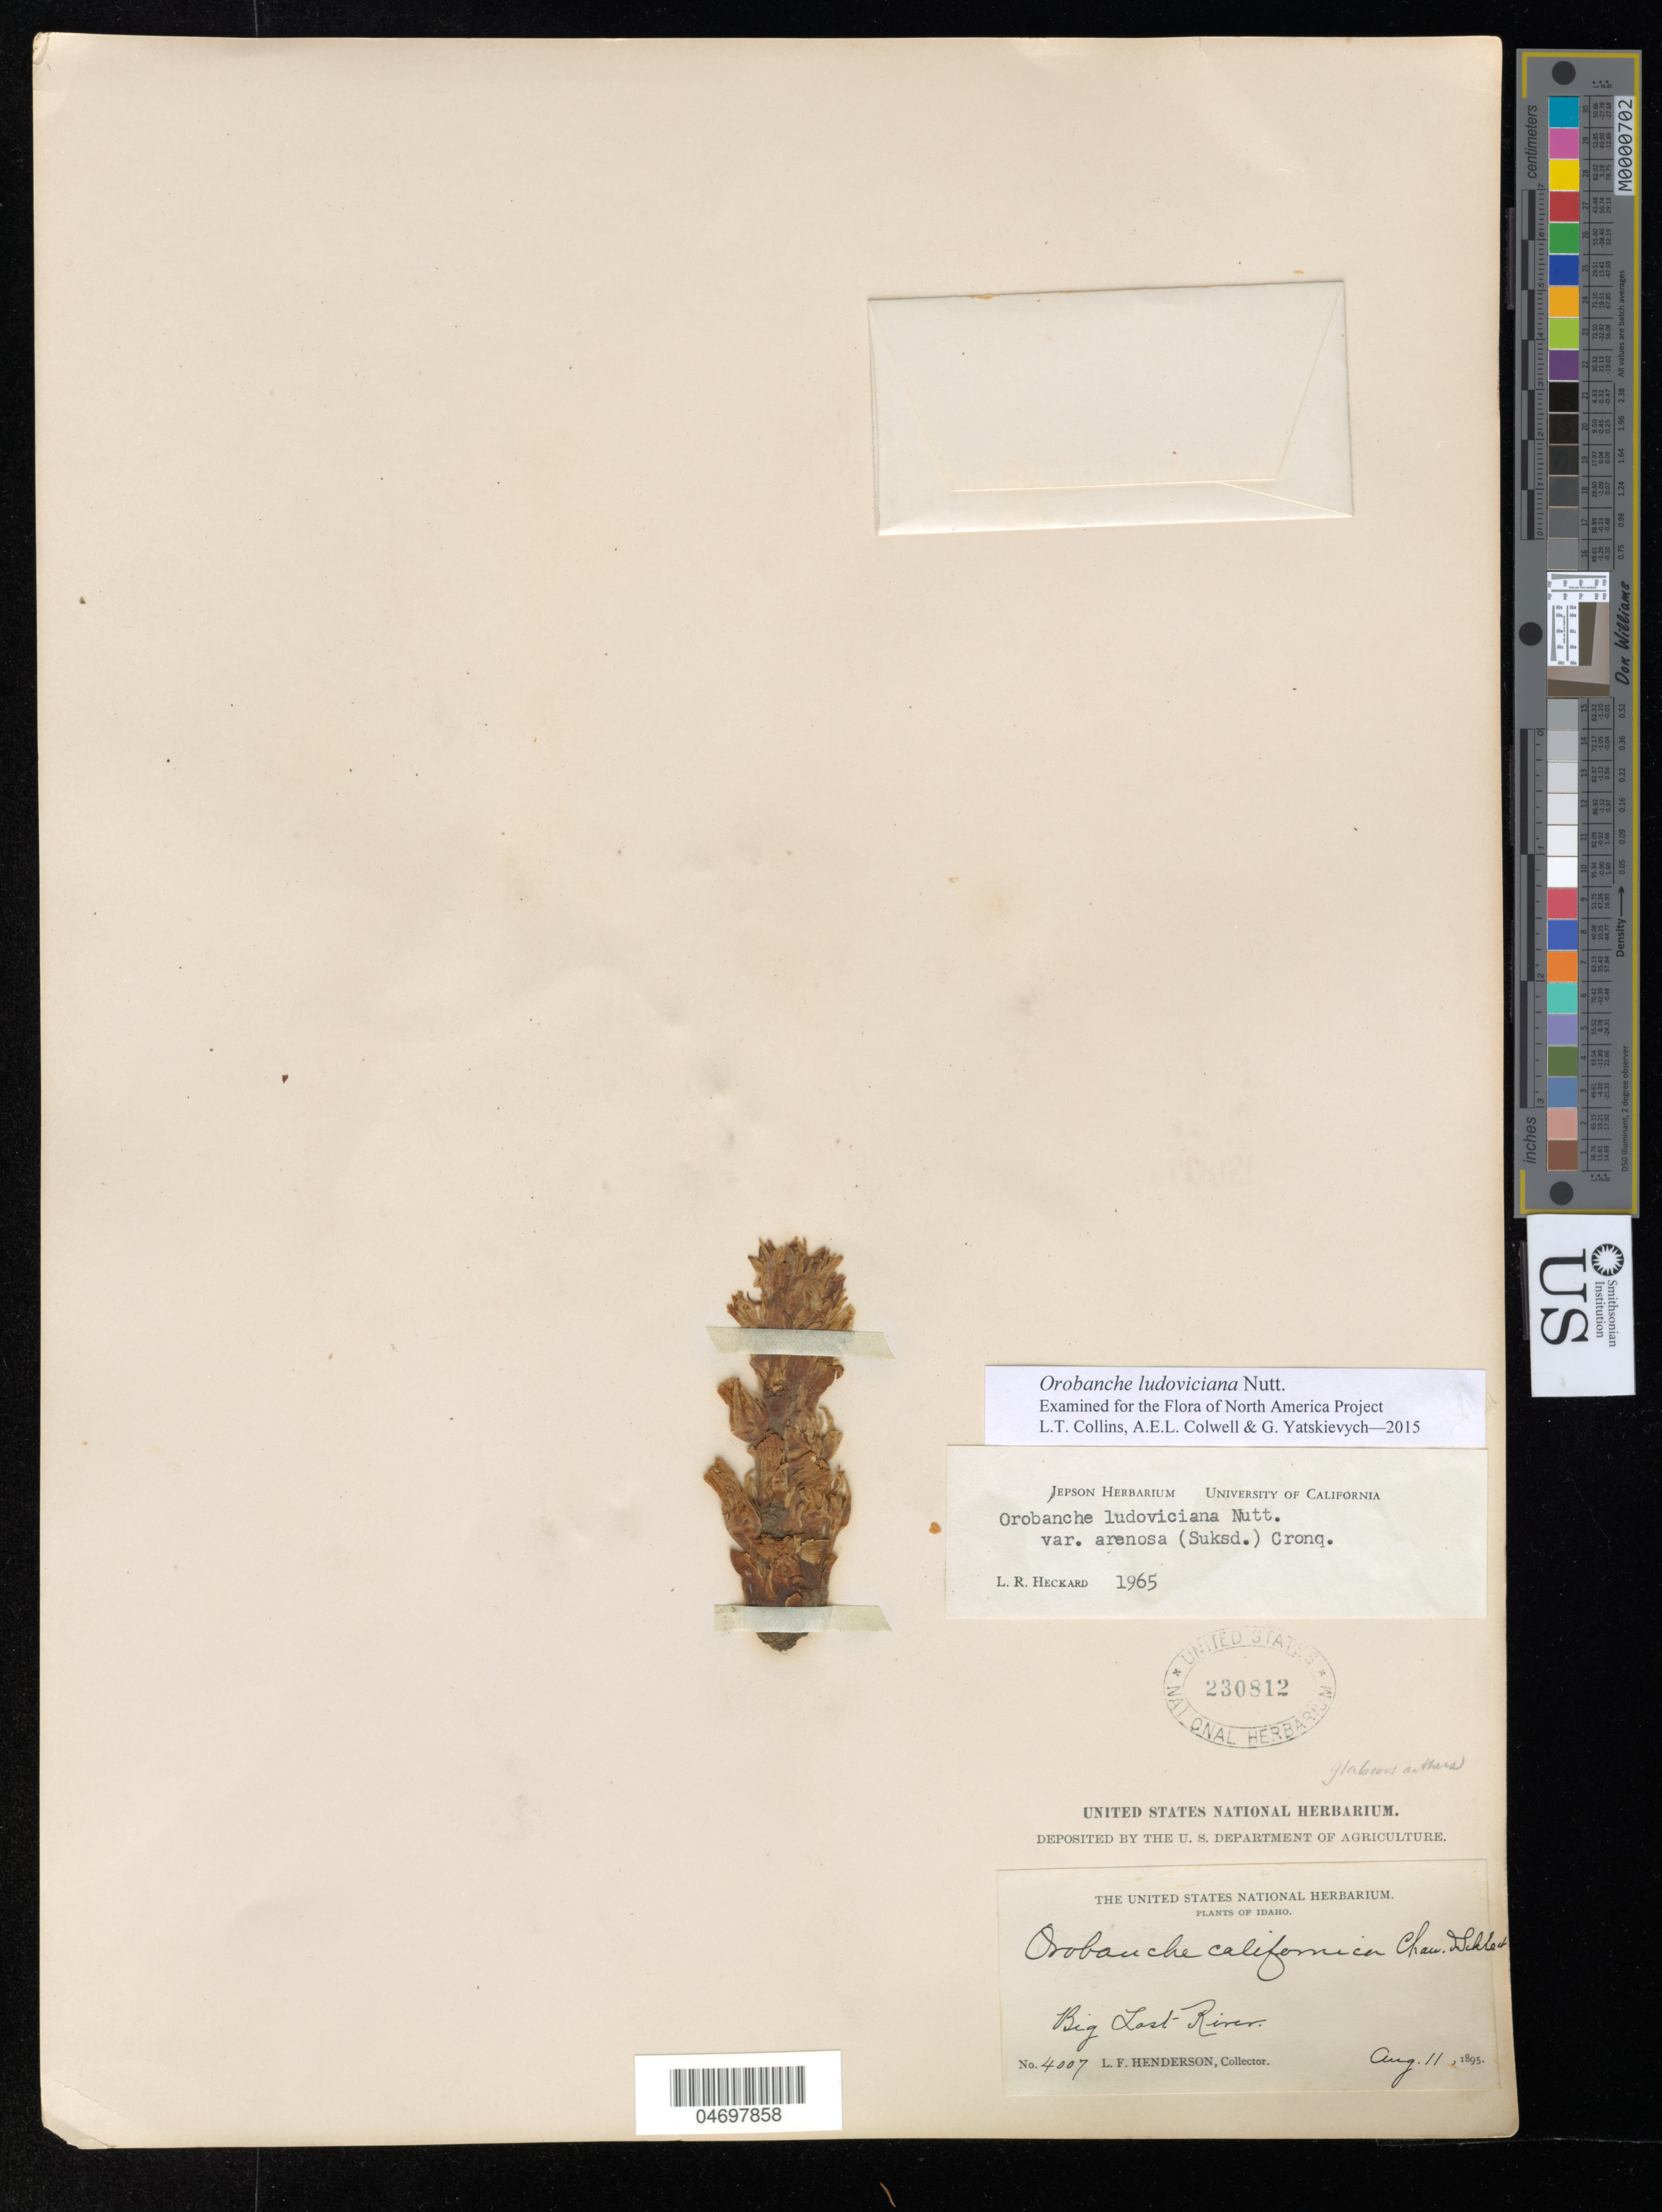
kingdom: Plantae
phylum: Tracheophyta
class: Magnoliopsida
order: Lamiales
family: Orobanchaceae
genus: Orobanche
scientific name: Orobanche ludoviciana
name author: Nutt.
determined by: Collins, L. T.; Colwell, A. E.; Yatskievych, G. A.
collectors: L. F. Henderson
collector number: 4007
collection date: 1895-08-11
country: United States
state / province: Idaho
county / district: Butte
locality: Big Lost River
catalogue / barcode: US 230812